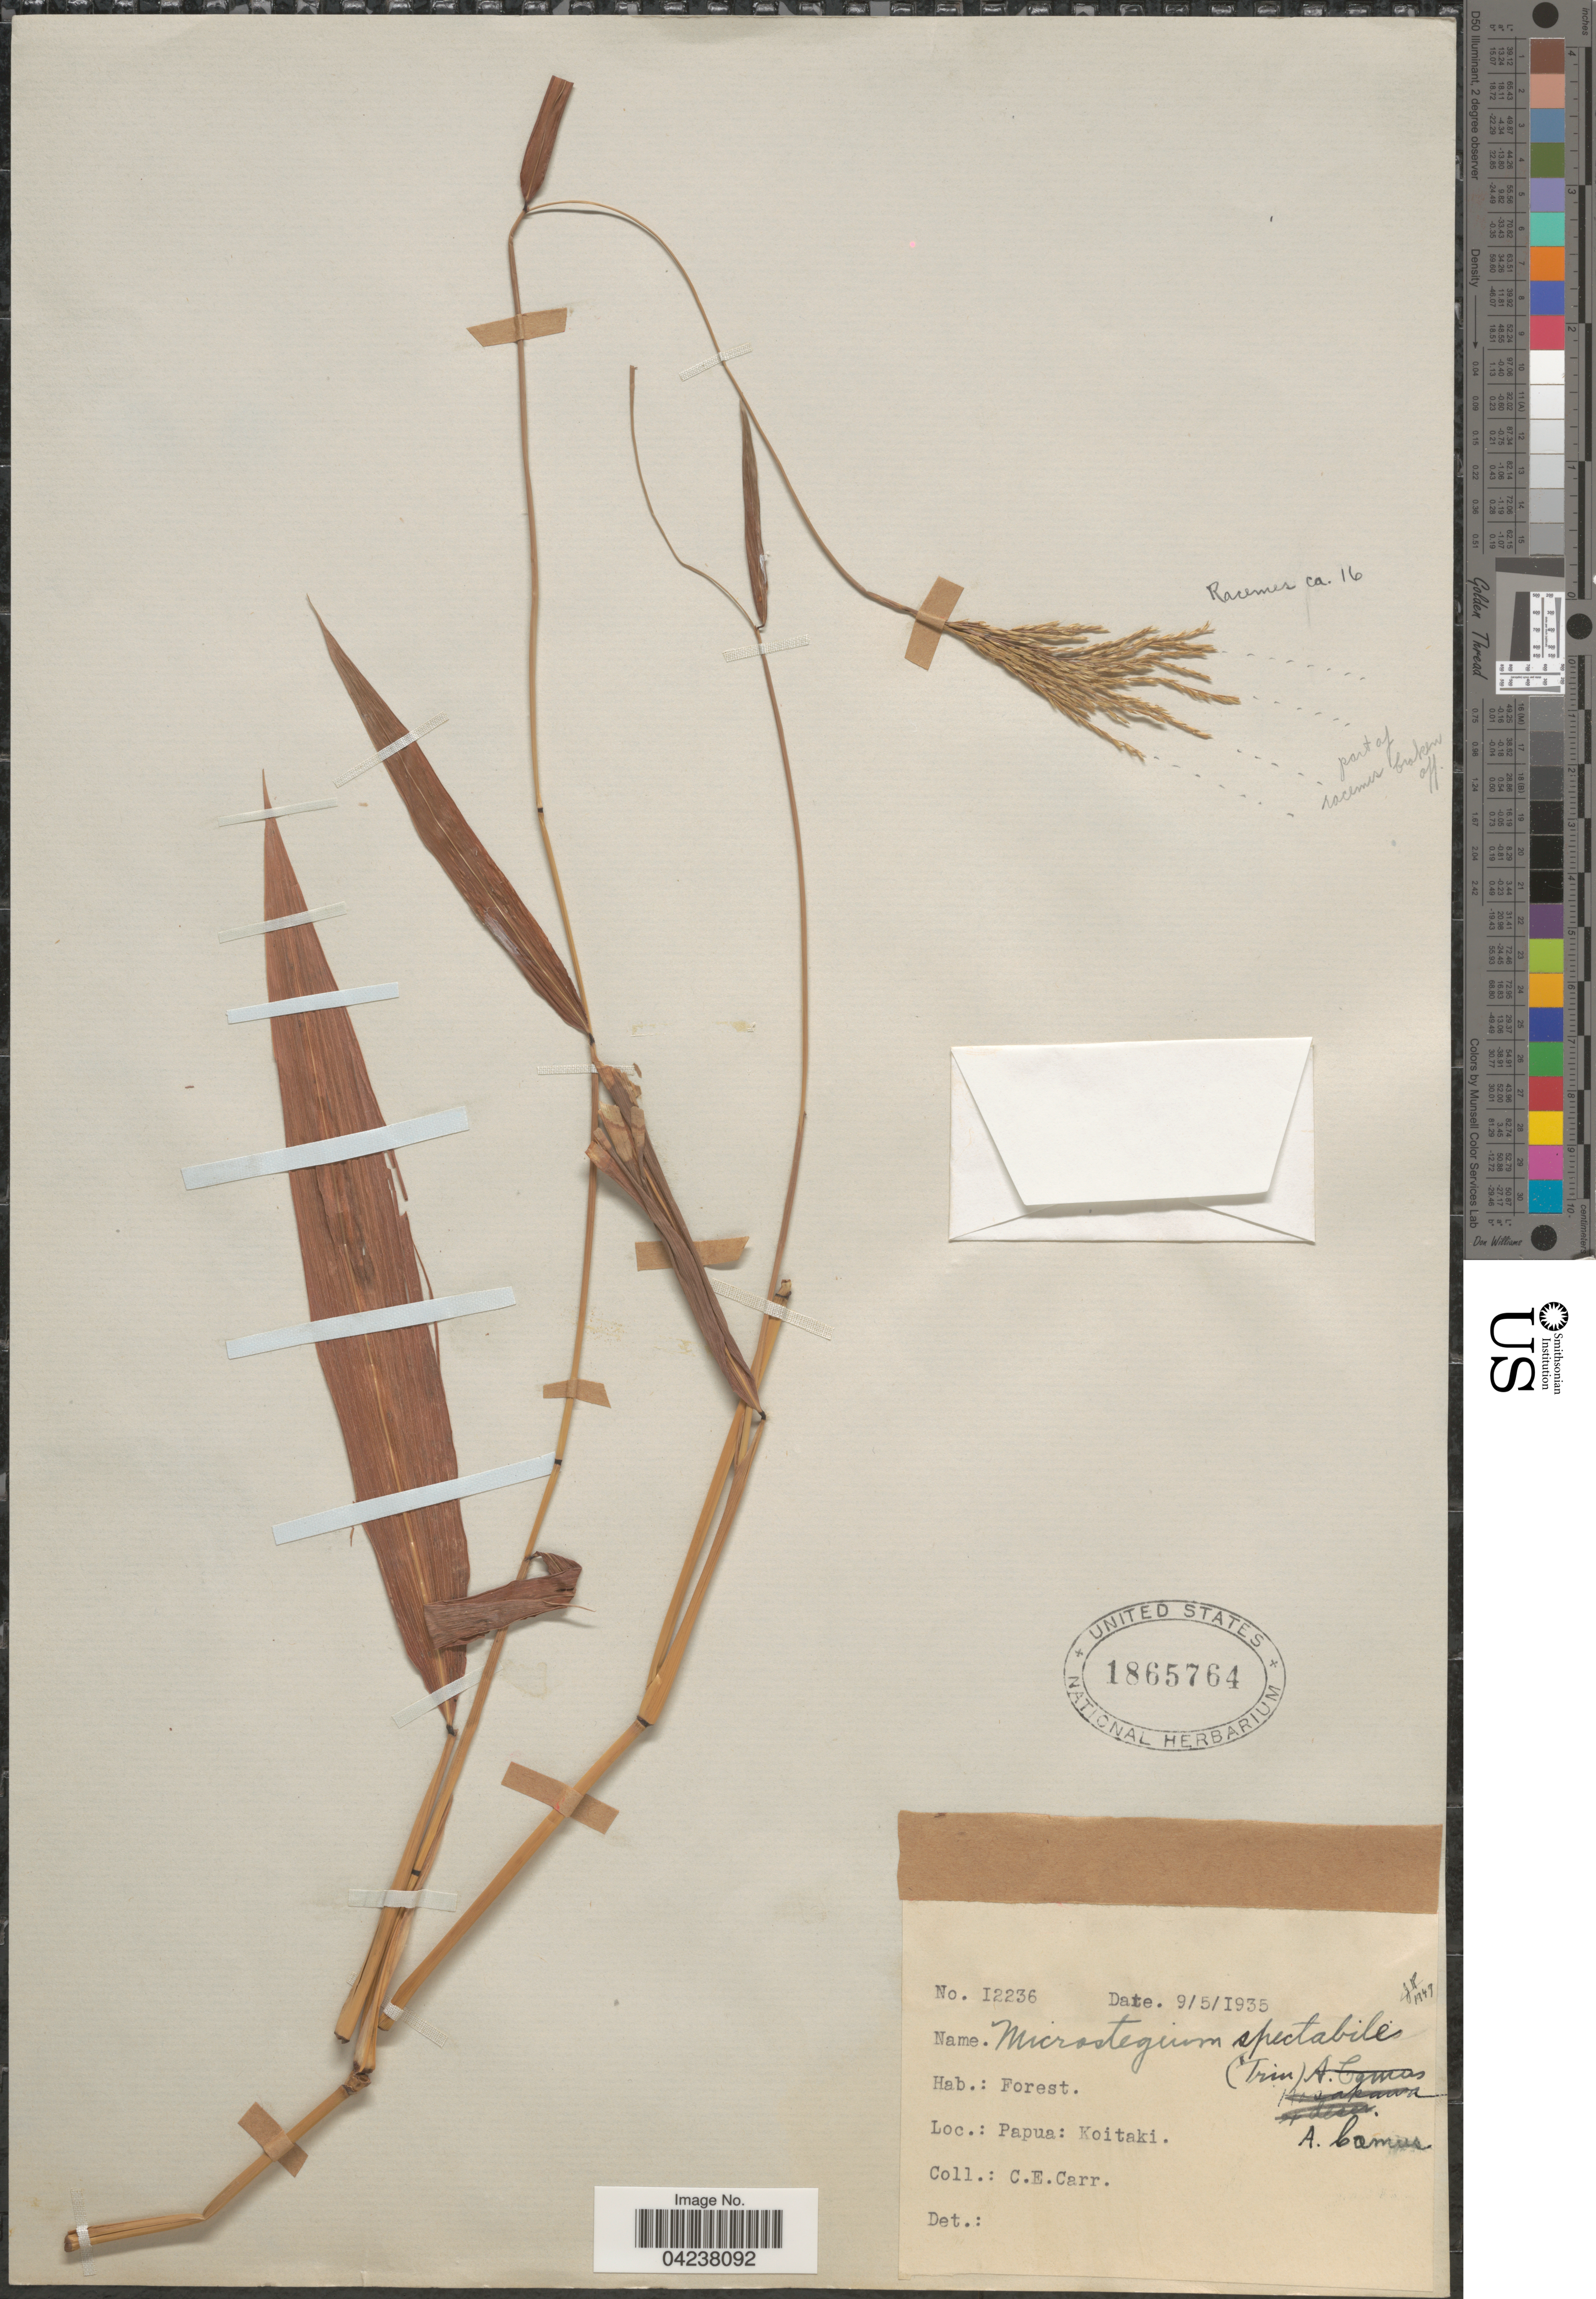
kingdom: Plantae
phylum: Tracheophyta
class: Liliopsida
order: Poales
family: Poaceae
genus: Microstegium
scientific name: Microstegium spectabile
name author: (Trin.) A. Camus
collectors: C. Carr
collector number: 12236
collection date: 1935-05-09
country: Papua New Guinea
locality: Papua: Koitaki.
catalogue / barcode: US 1865764